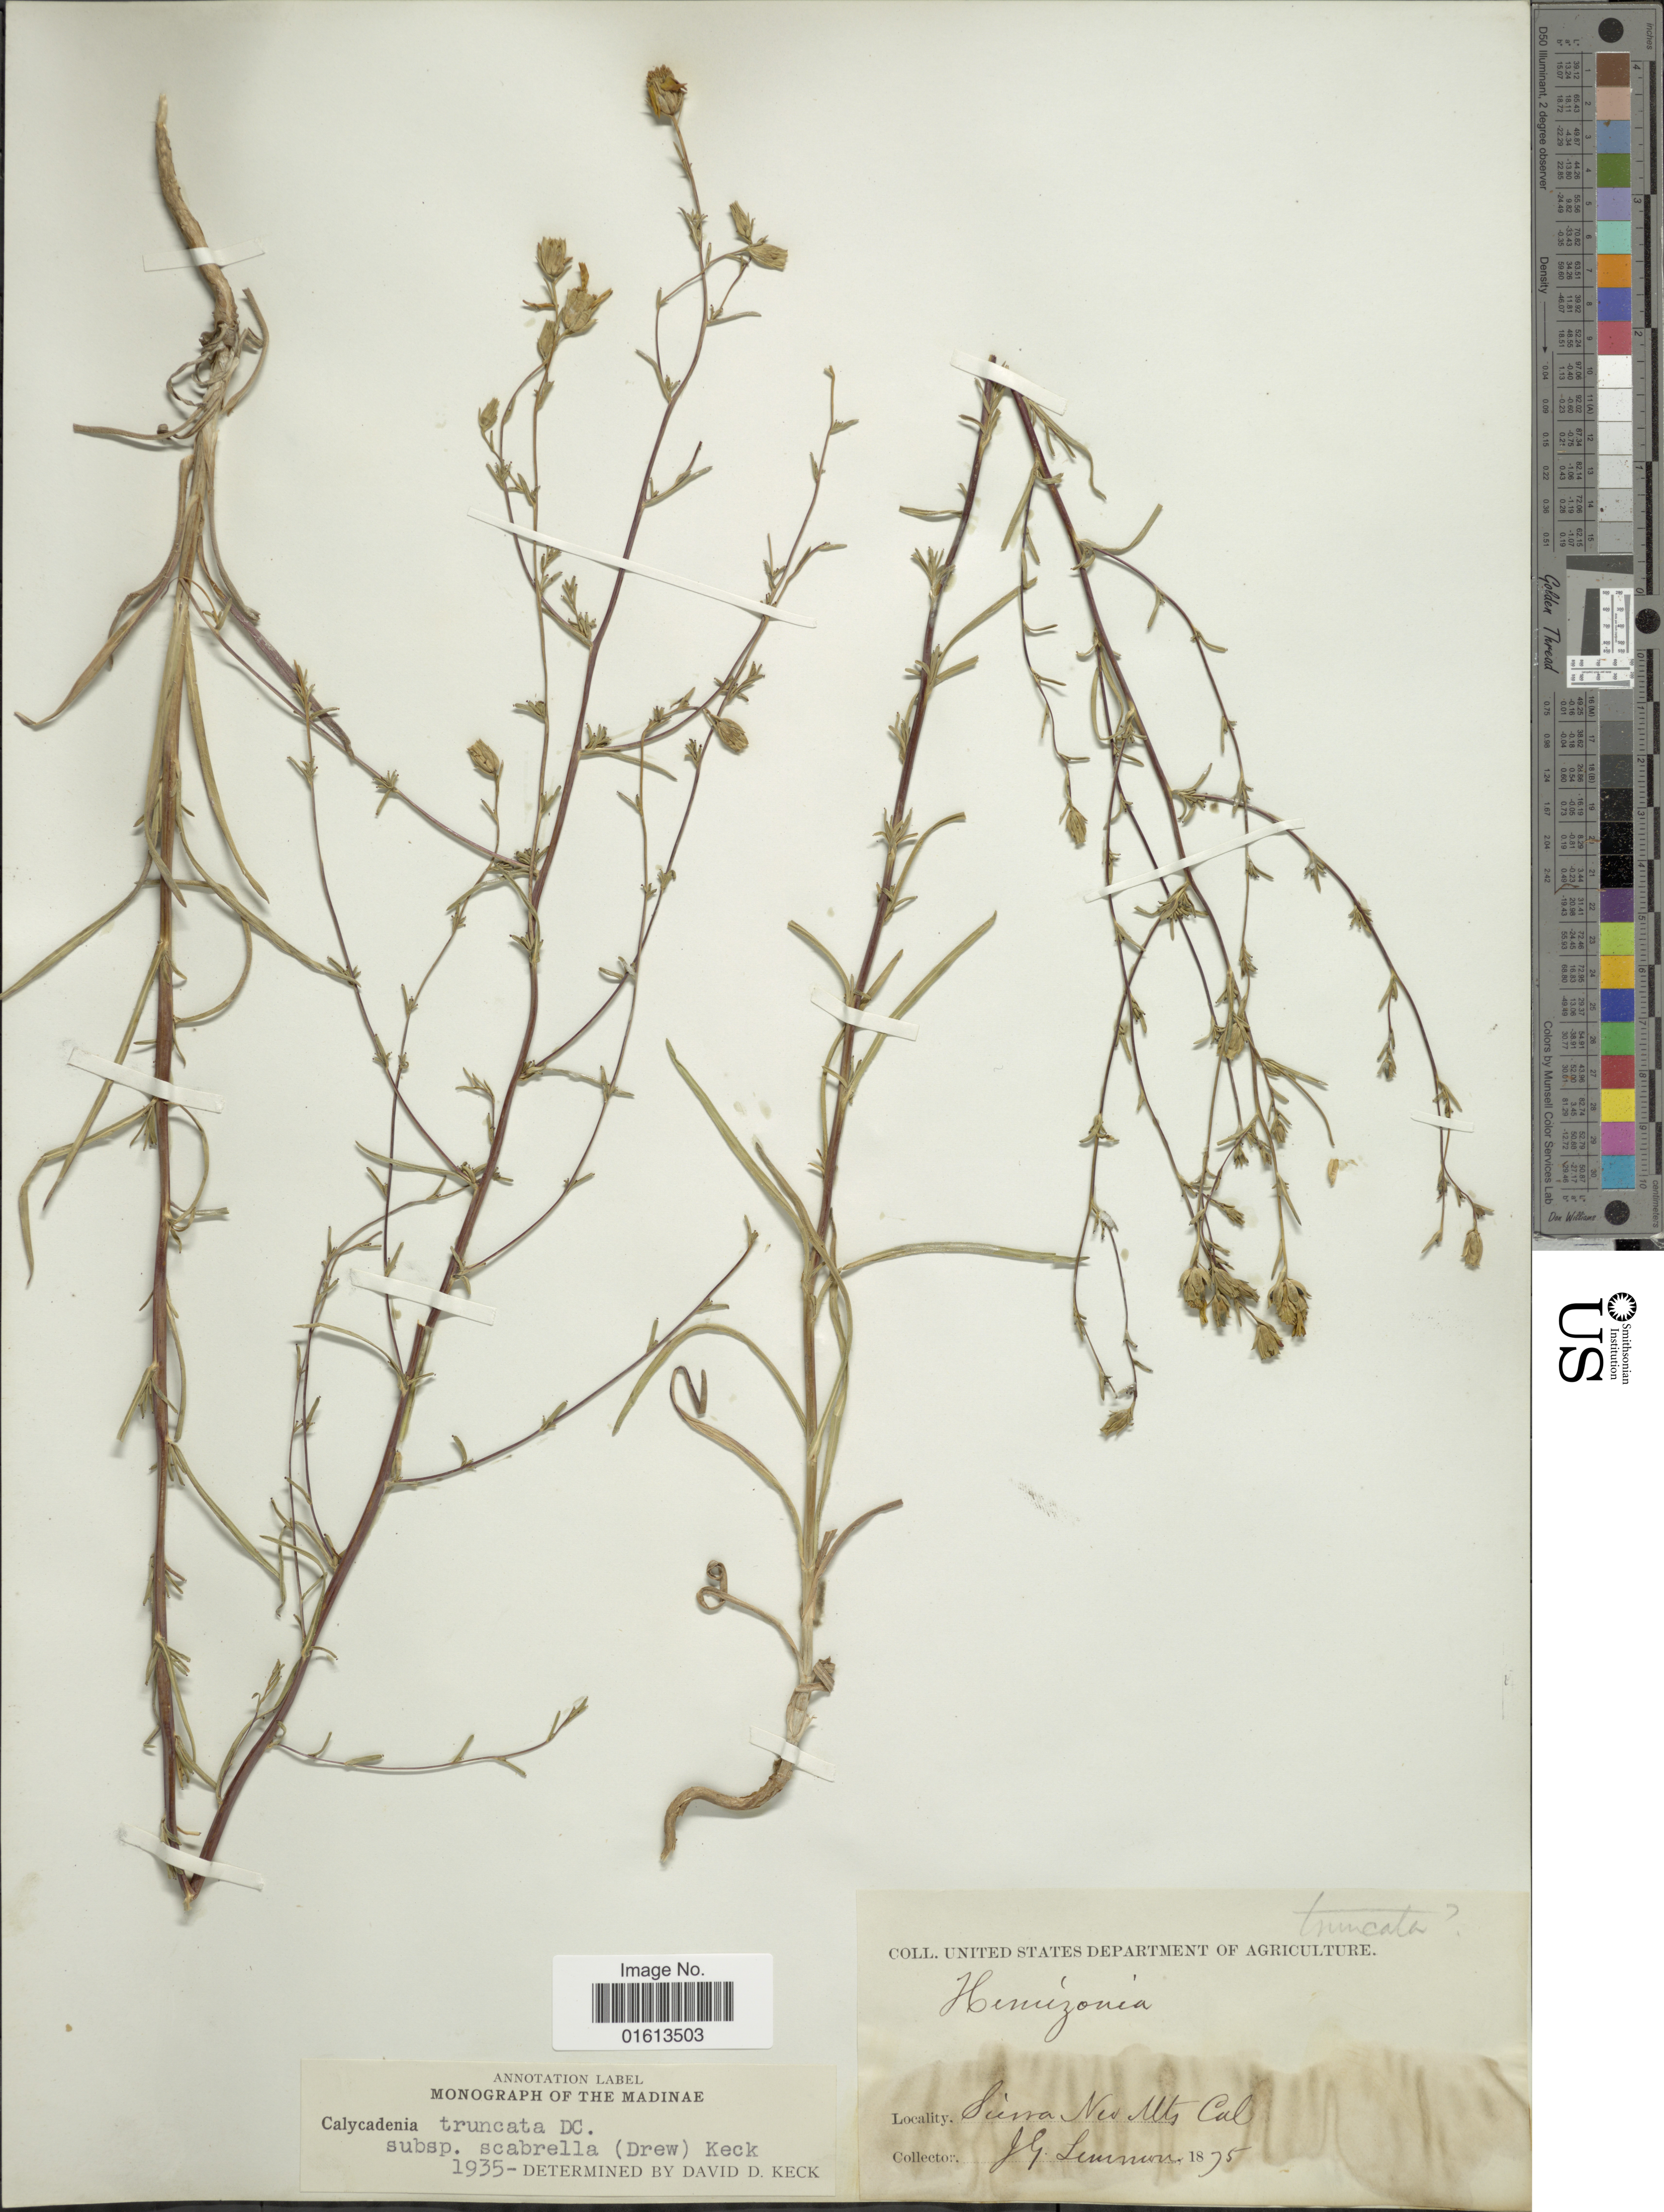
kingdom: Plantae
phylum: Tracheophyta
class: Magnoliopsida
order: Asterales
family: Asteraceae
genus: Calycadenia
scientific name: Calycadenia truncata subsp. scabrella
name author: (Drew) D.D. Keck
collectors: J. Lemmon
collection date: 1875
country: United States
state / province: California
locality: Sierra Nev Mts.